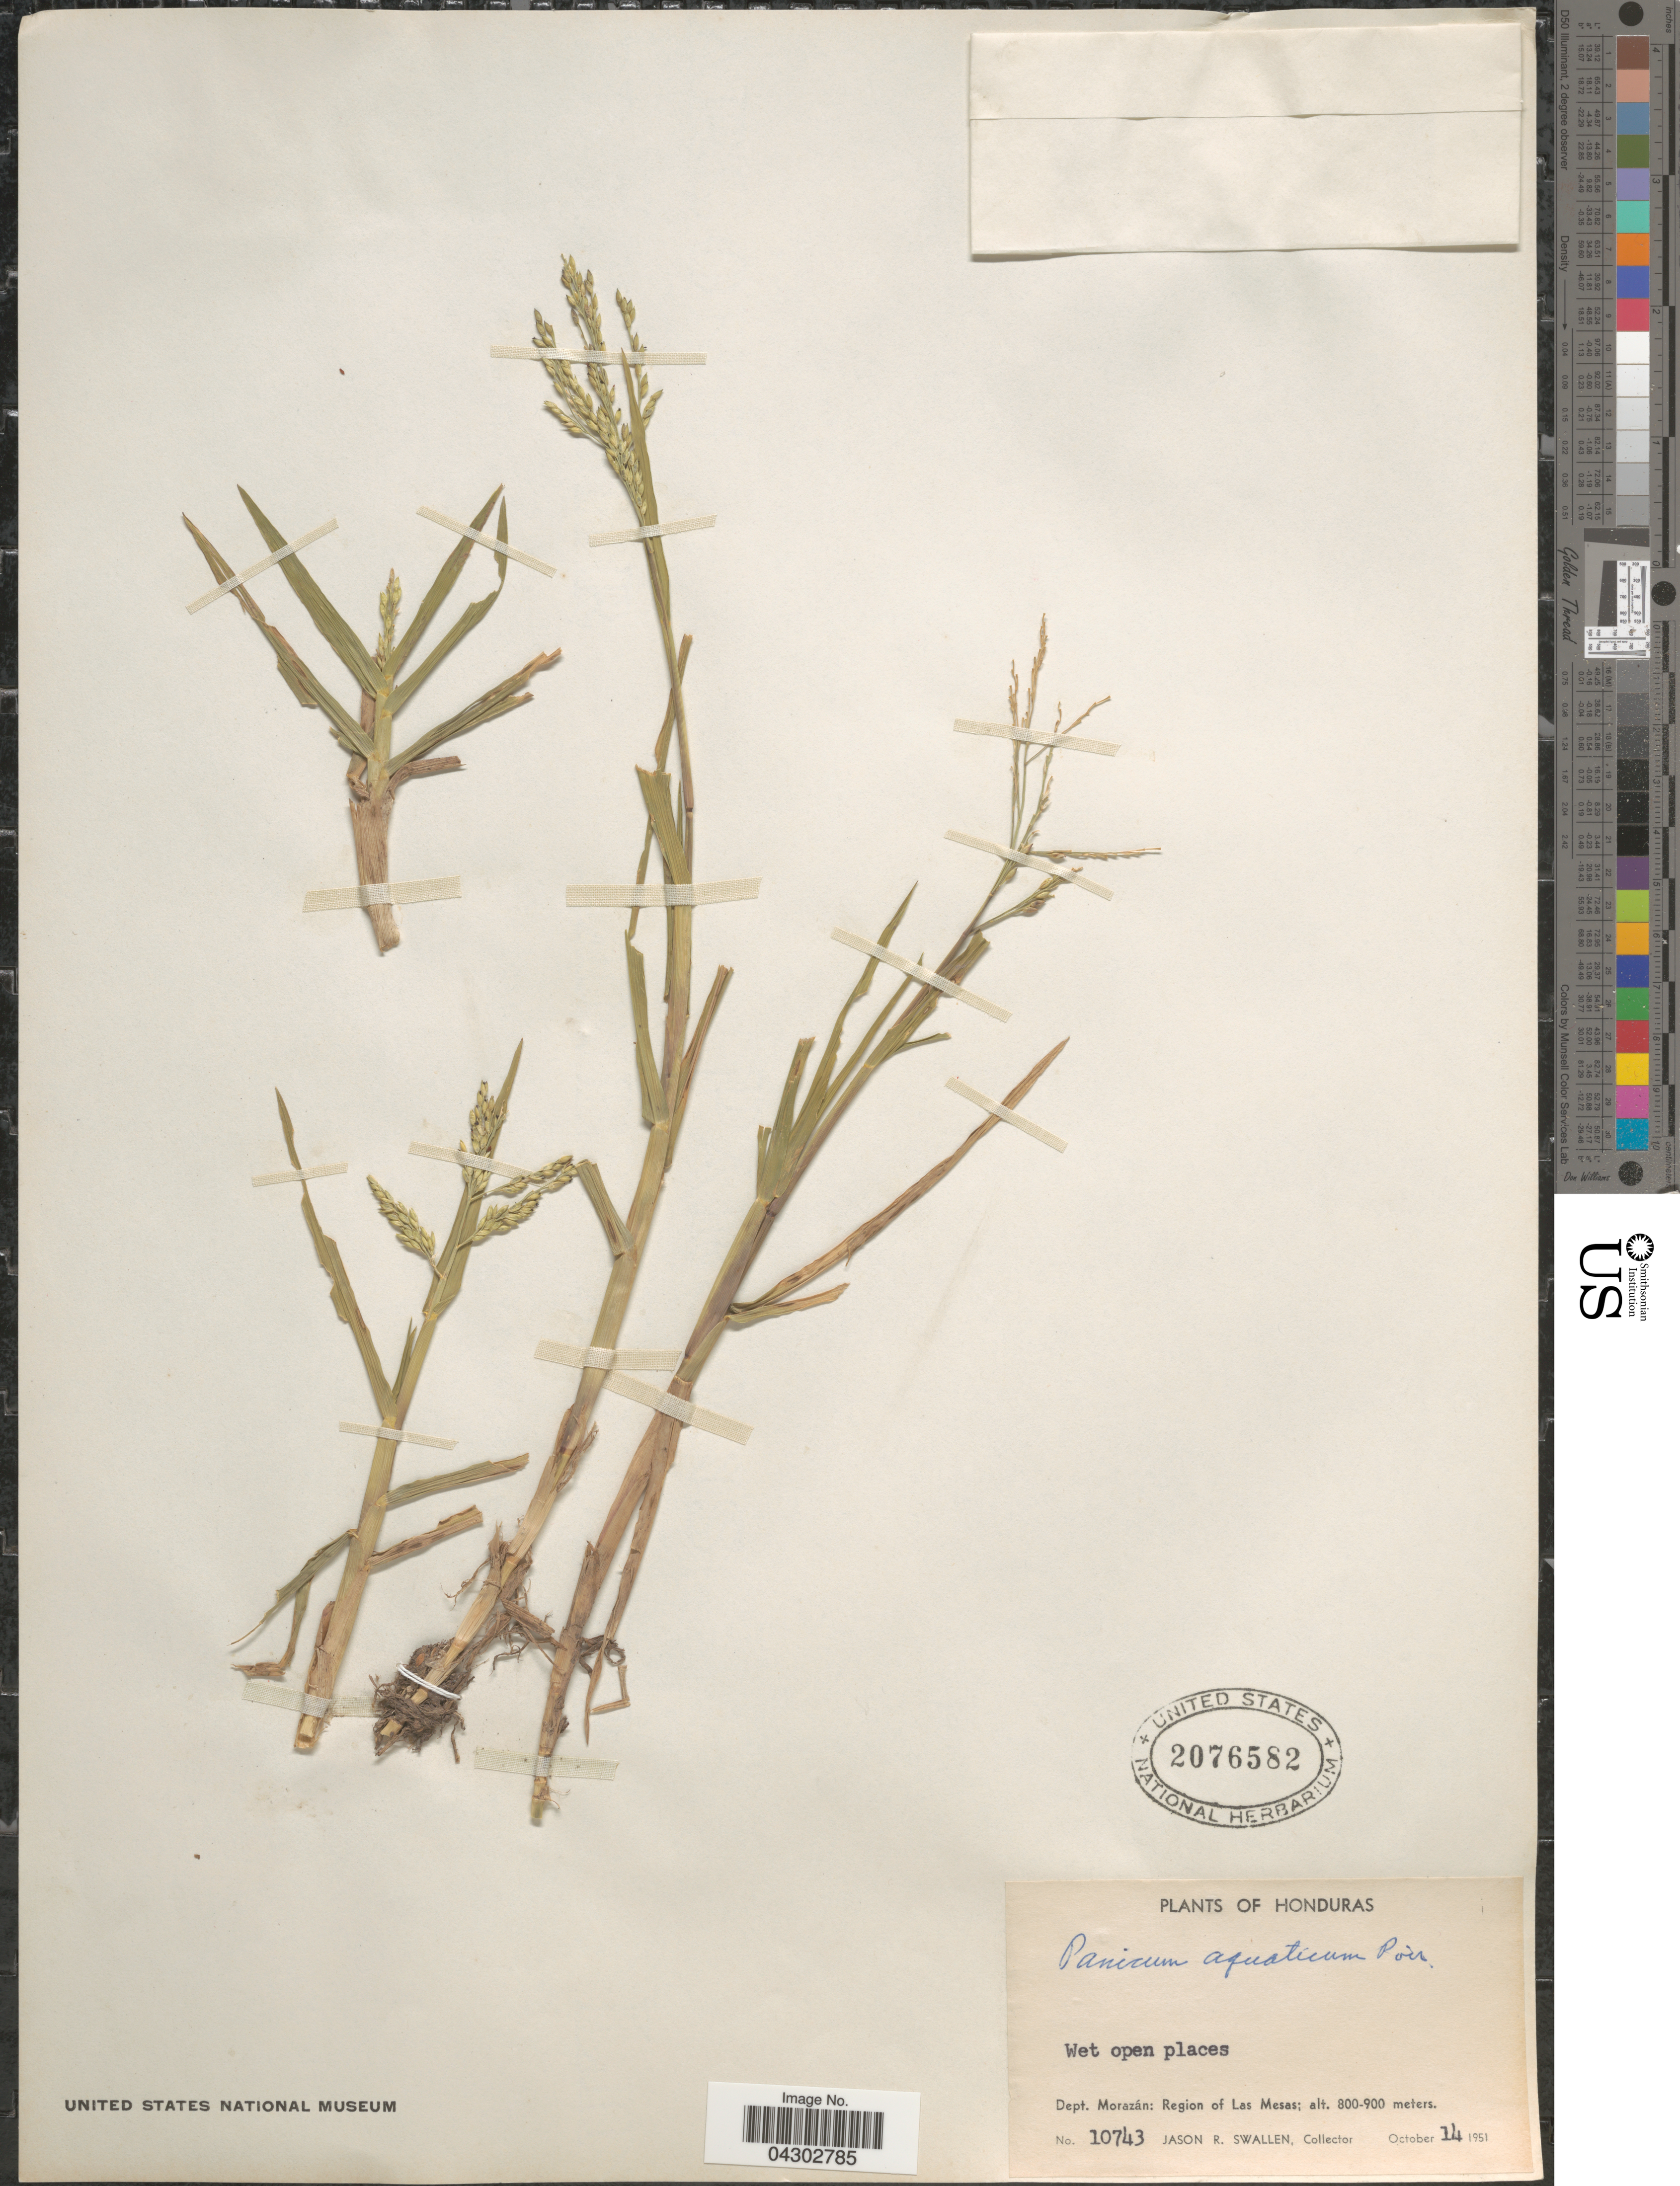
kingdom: Plantae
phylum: Tracheophyta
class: Liliopsida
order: Poales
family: Poaceae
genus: Panicum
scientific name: Panicum aquaticum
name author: Poir.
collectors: J. R. Swallen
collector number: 10743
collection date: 1951-10-14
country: Honduras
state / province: Fco. Morazán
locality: Dept. Morazán: Region of Las Mesas.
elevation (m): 800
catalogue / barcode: US 2076582